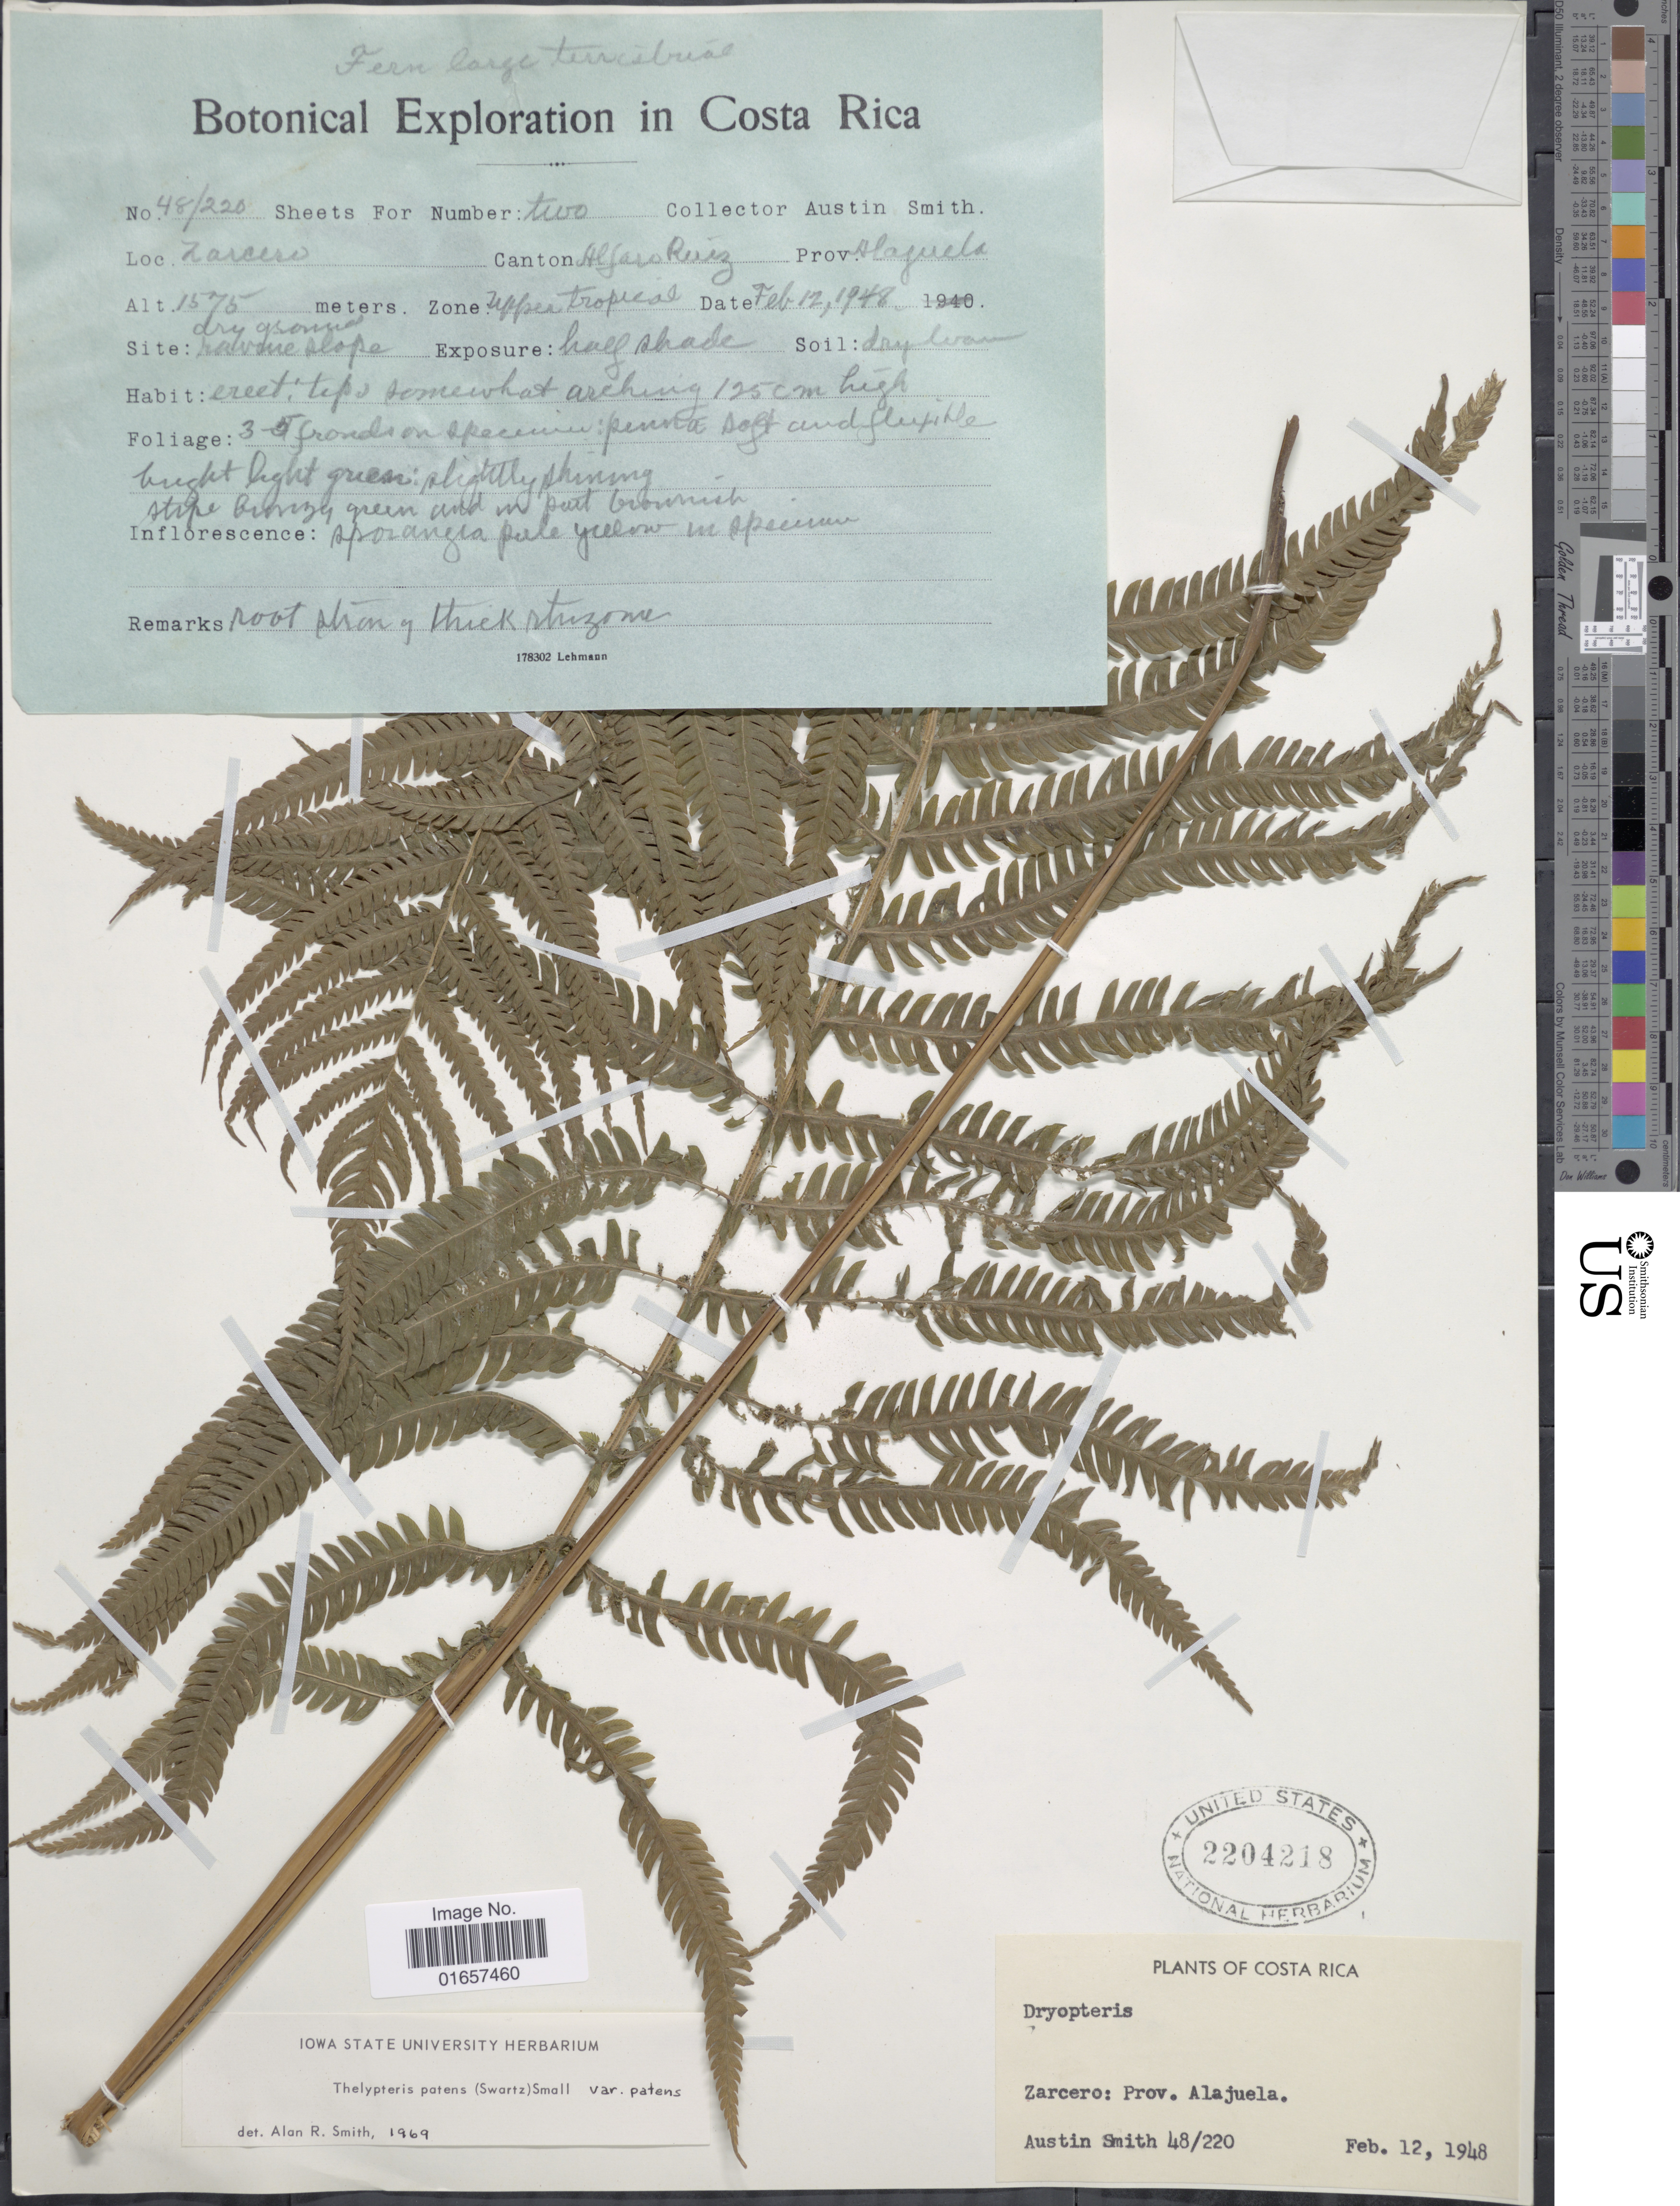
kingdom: Plantae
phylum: Tracheophyta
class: Polypodiopsida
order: Polypodiales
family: Thelypteridaceae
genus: Christella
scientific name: Christella patens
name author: (Sw.) Holttum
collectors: Aust P. Smith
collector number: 48/220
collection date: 1948-02-12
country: Costa Rica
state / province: Alajuela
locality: Costa Rica, Loc.: Zarcero: Prov. Alajuela. Canton: Alfaro Ruiz.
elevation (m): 1575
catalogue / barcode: US 2204218